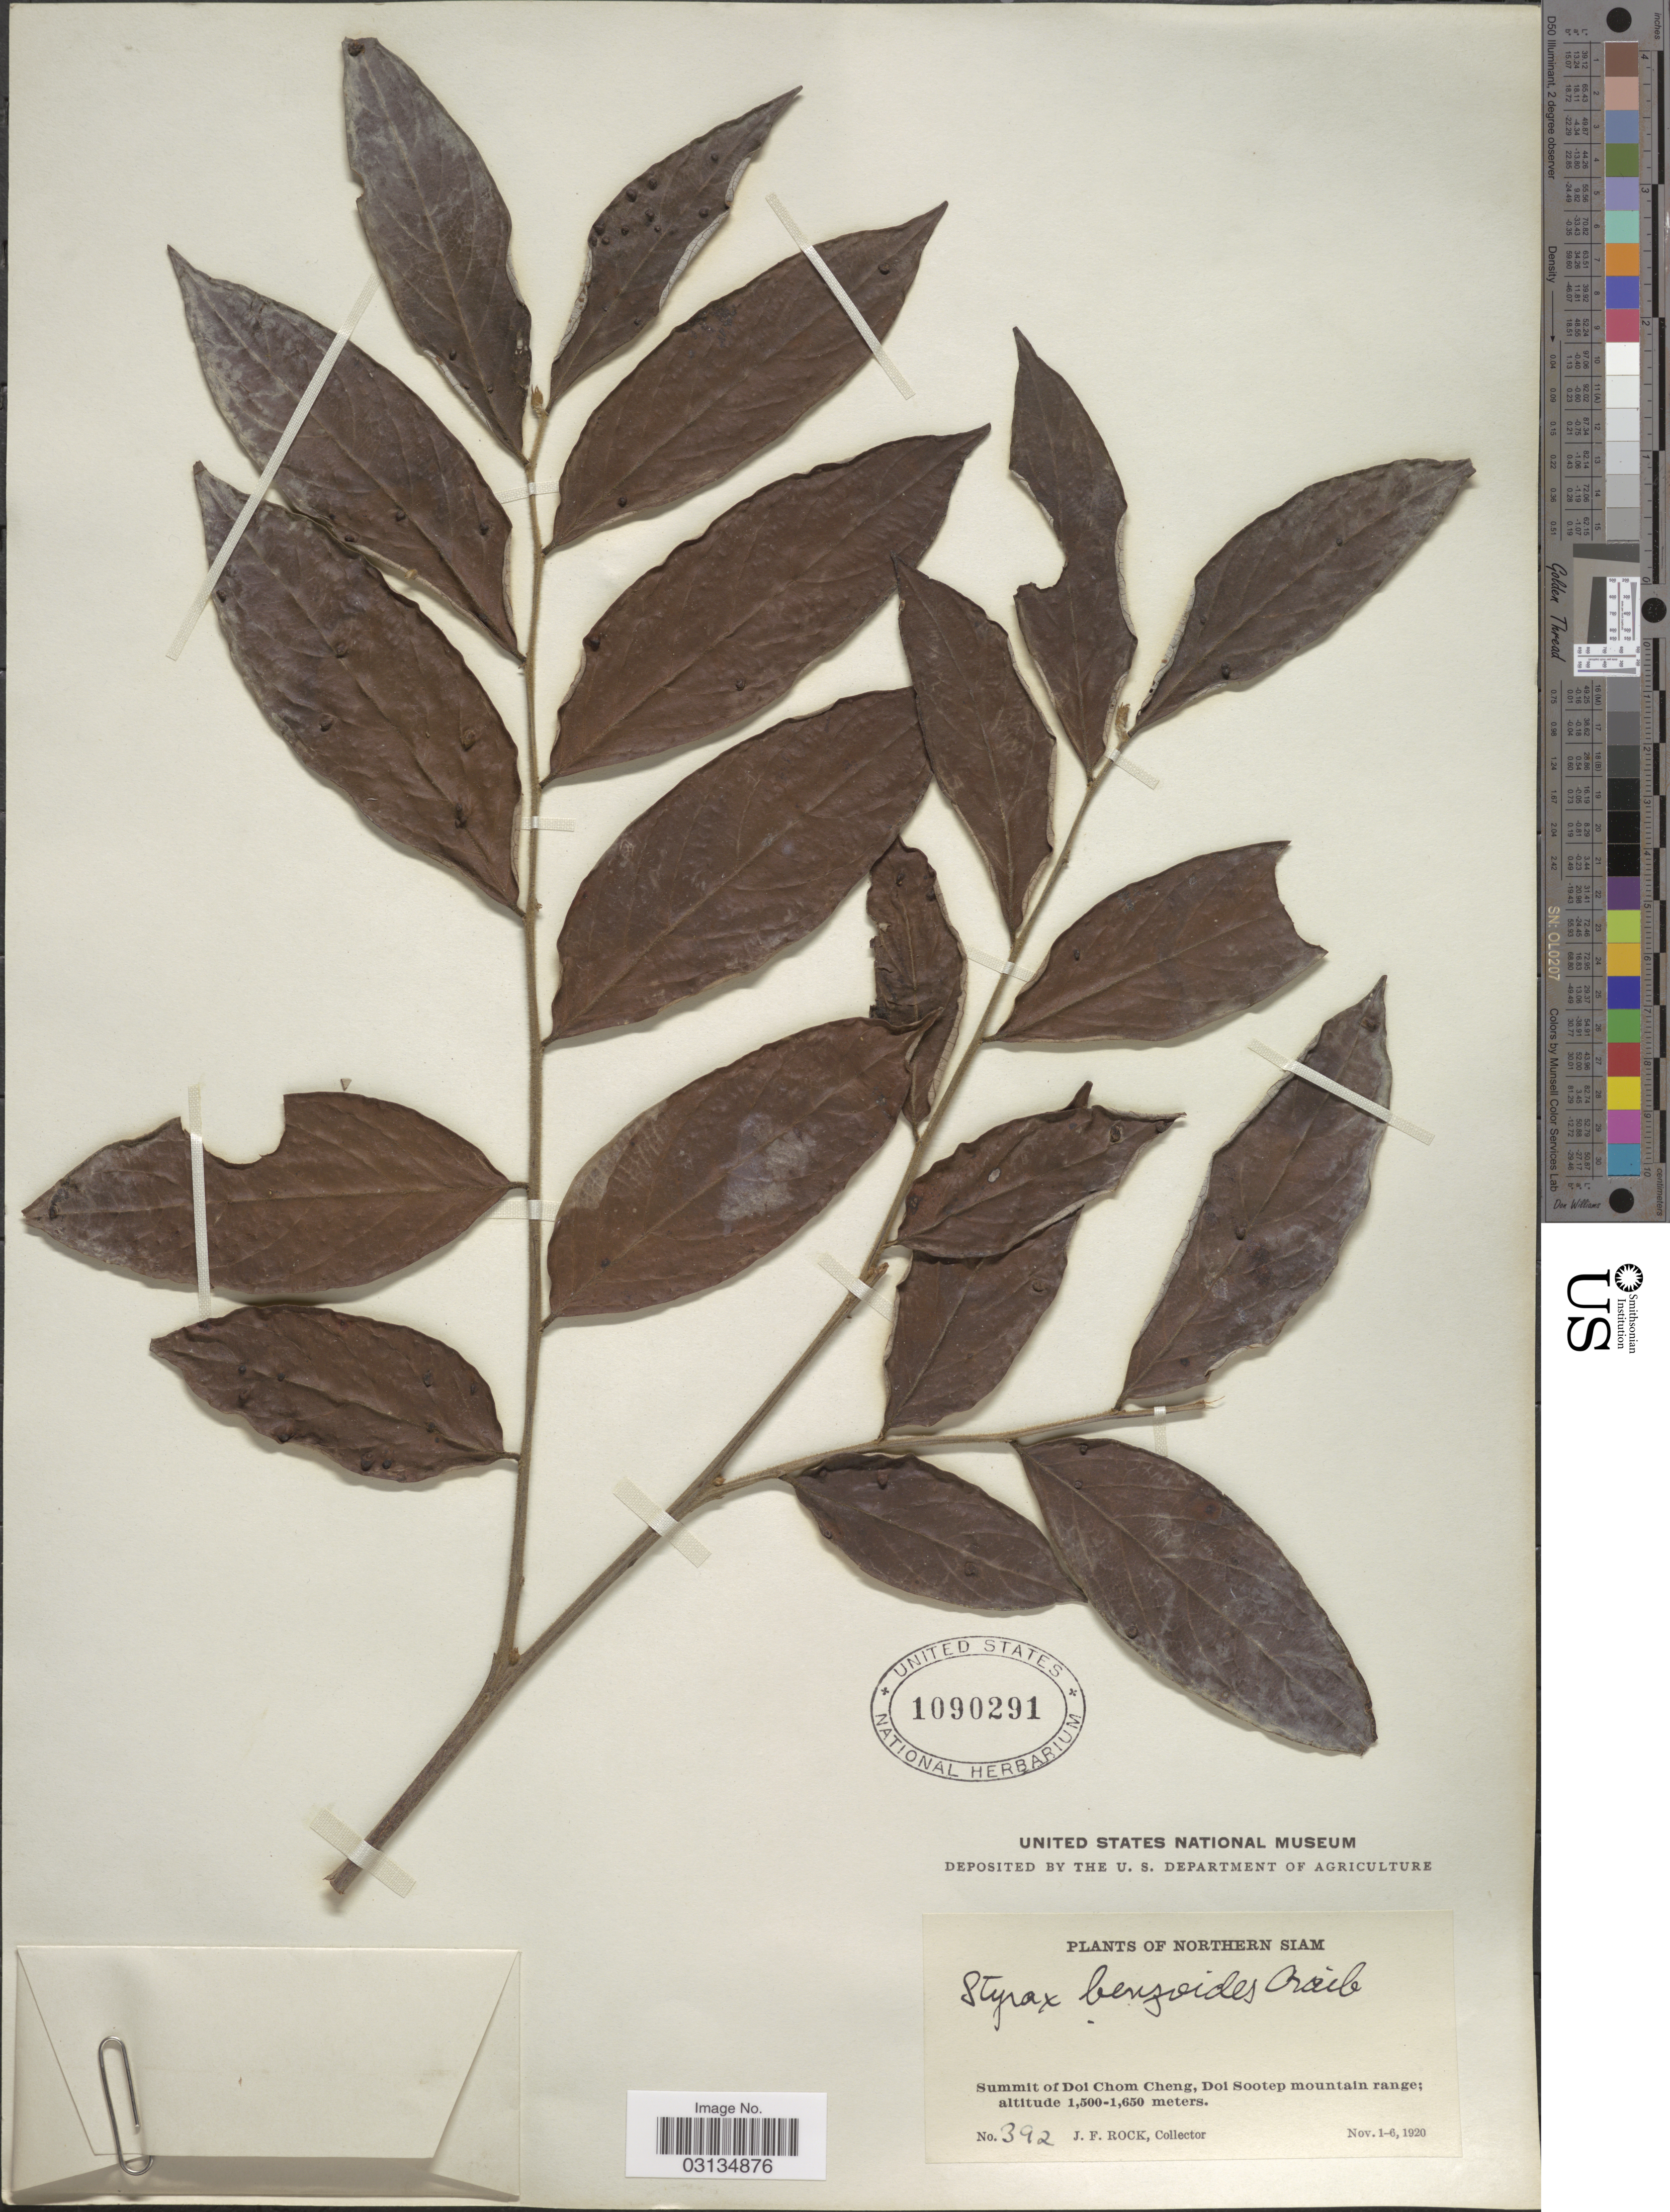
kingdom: Plantae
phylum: Tracheophyta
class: Magnoliopsida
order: Ericales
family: Styracaceae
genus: Styrax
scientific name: Styrax benzoides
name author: Craib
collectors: J. Rock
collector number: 392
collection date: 1920-11-01/1920-11-06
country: Thailand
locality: Northern Siam. Summit of Doi Chom Cheng, Doi Sootep mountain range.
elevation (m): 1500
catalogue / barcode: US 1090291